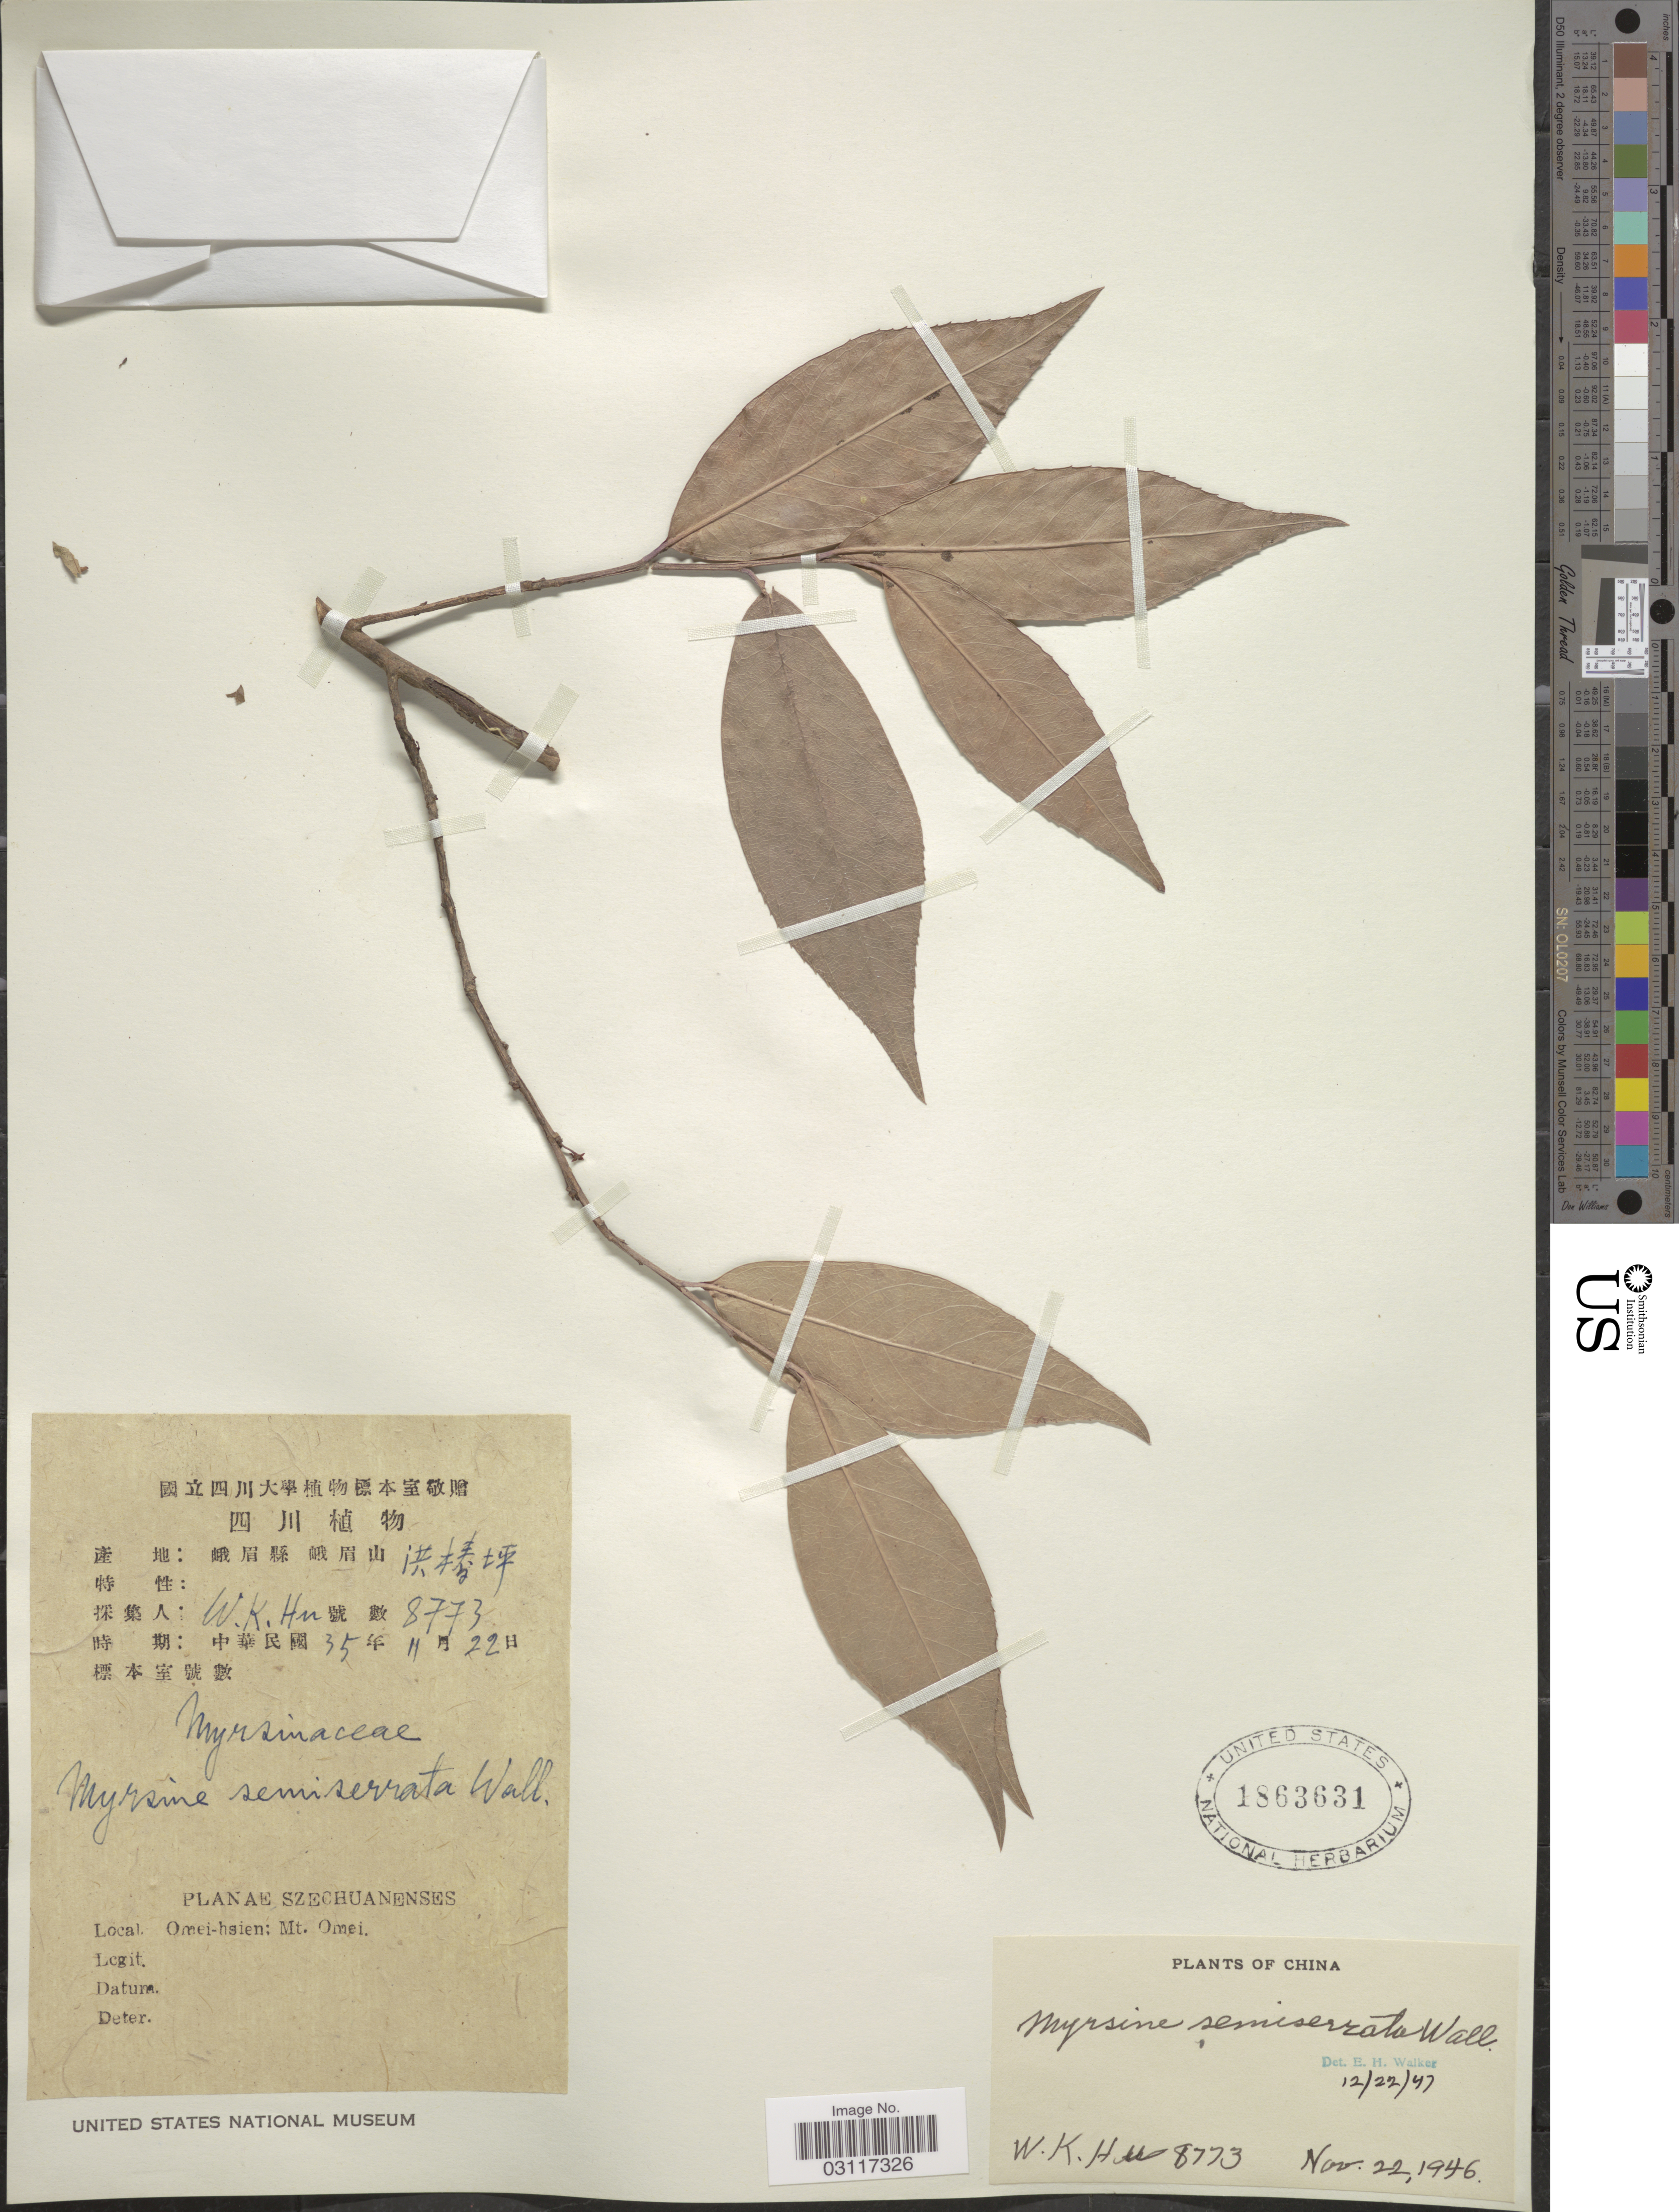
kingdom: Plantae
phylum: Tracheophyta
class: Magnoliopsida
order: Ericales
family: Primulaceae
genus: Myrsine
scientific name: Myrsine semiserrata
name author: Wall.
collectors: W. K. Hu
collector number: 8773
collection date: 1946-11-22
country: China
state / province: Sichuan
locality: Szechuanenses. Omei-hsien: Mt. Omei.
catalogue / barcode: US 1863631